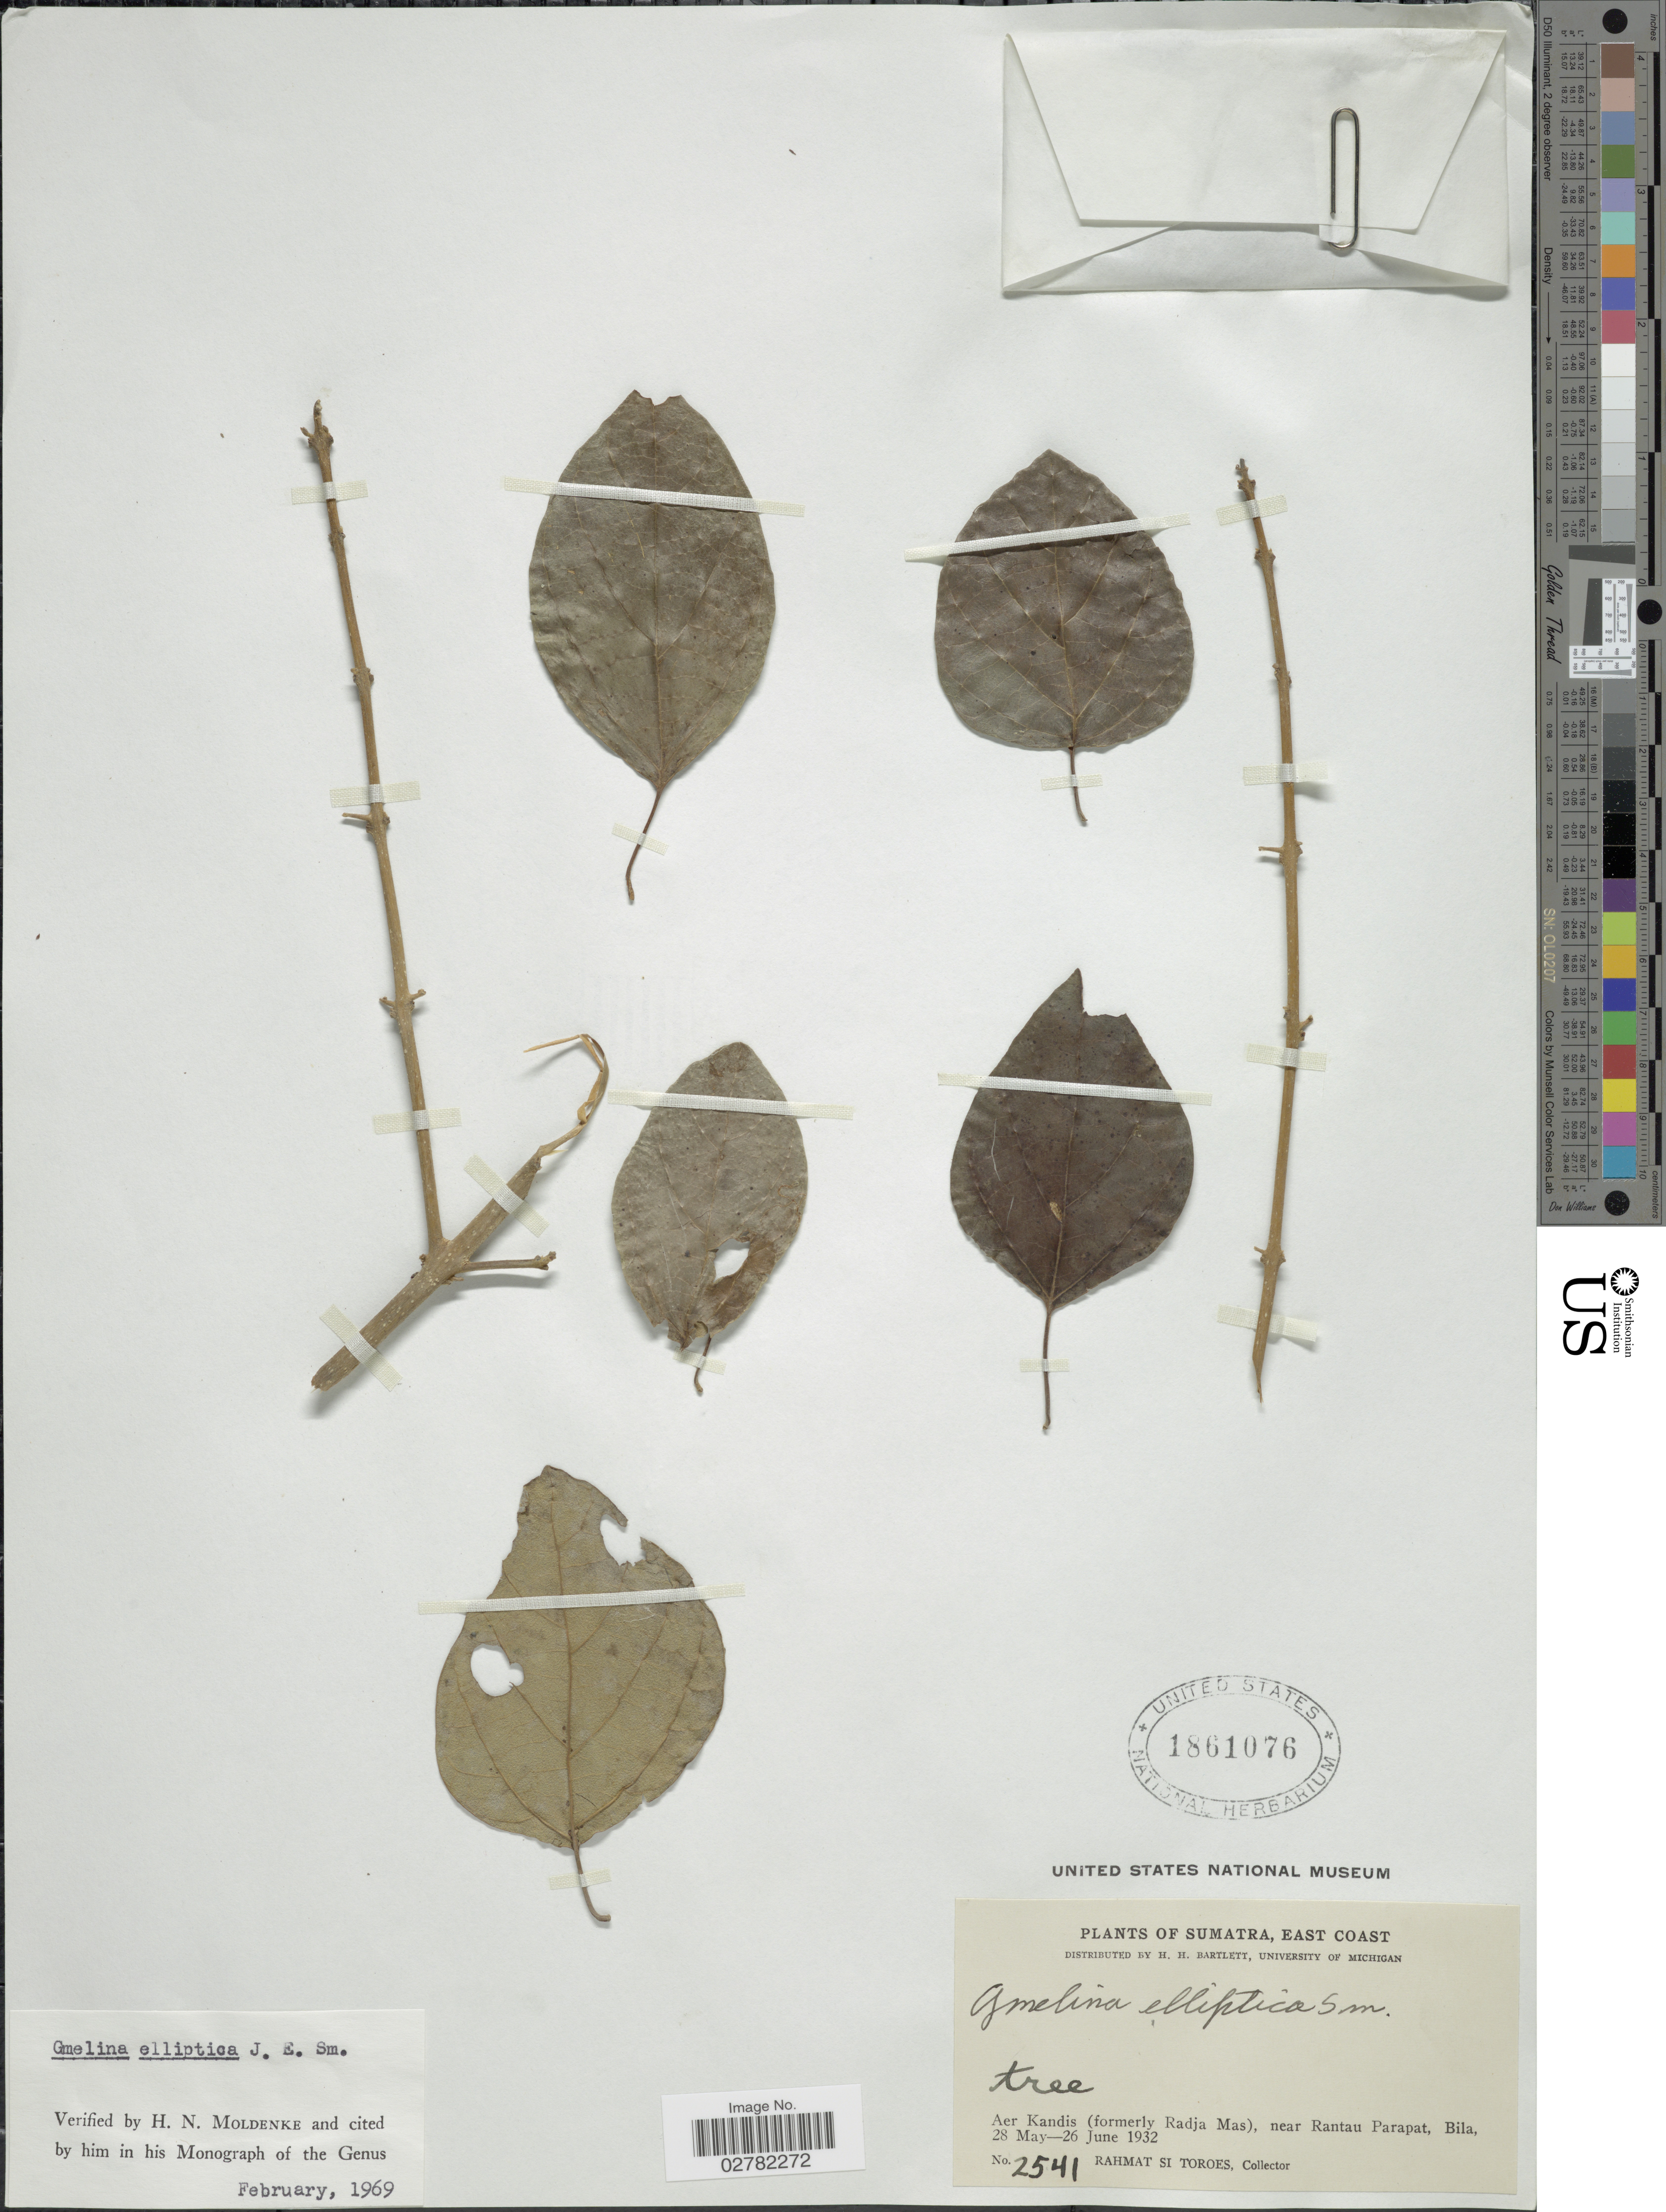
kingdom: Plantae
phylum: Tracheophyta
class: Magnoliopsida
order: Lamiales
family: Lamiaceae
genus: Gmelina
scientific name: Gmelina elliptica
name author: Sm.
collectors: Rahmat Si Boeea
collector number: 2541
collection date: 1932-05-28/1932-06-26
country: Indonesia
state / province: Sumatra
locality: East Coast. Aer Kandis (formerly Radja Mas), near Rantau Parapat, Bila.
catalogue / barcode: US 1861076